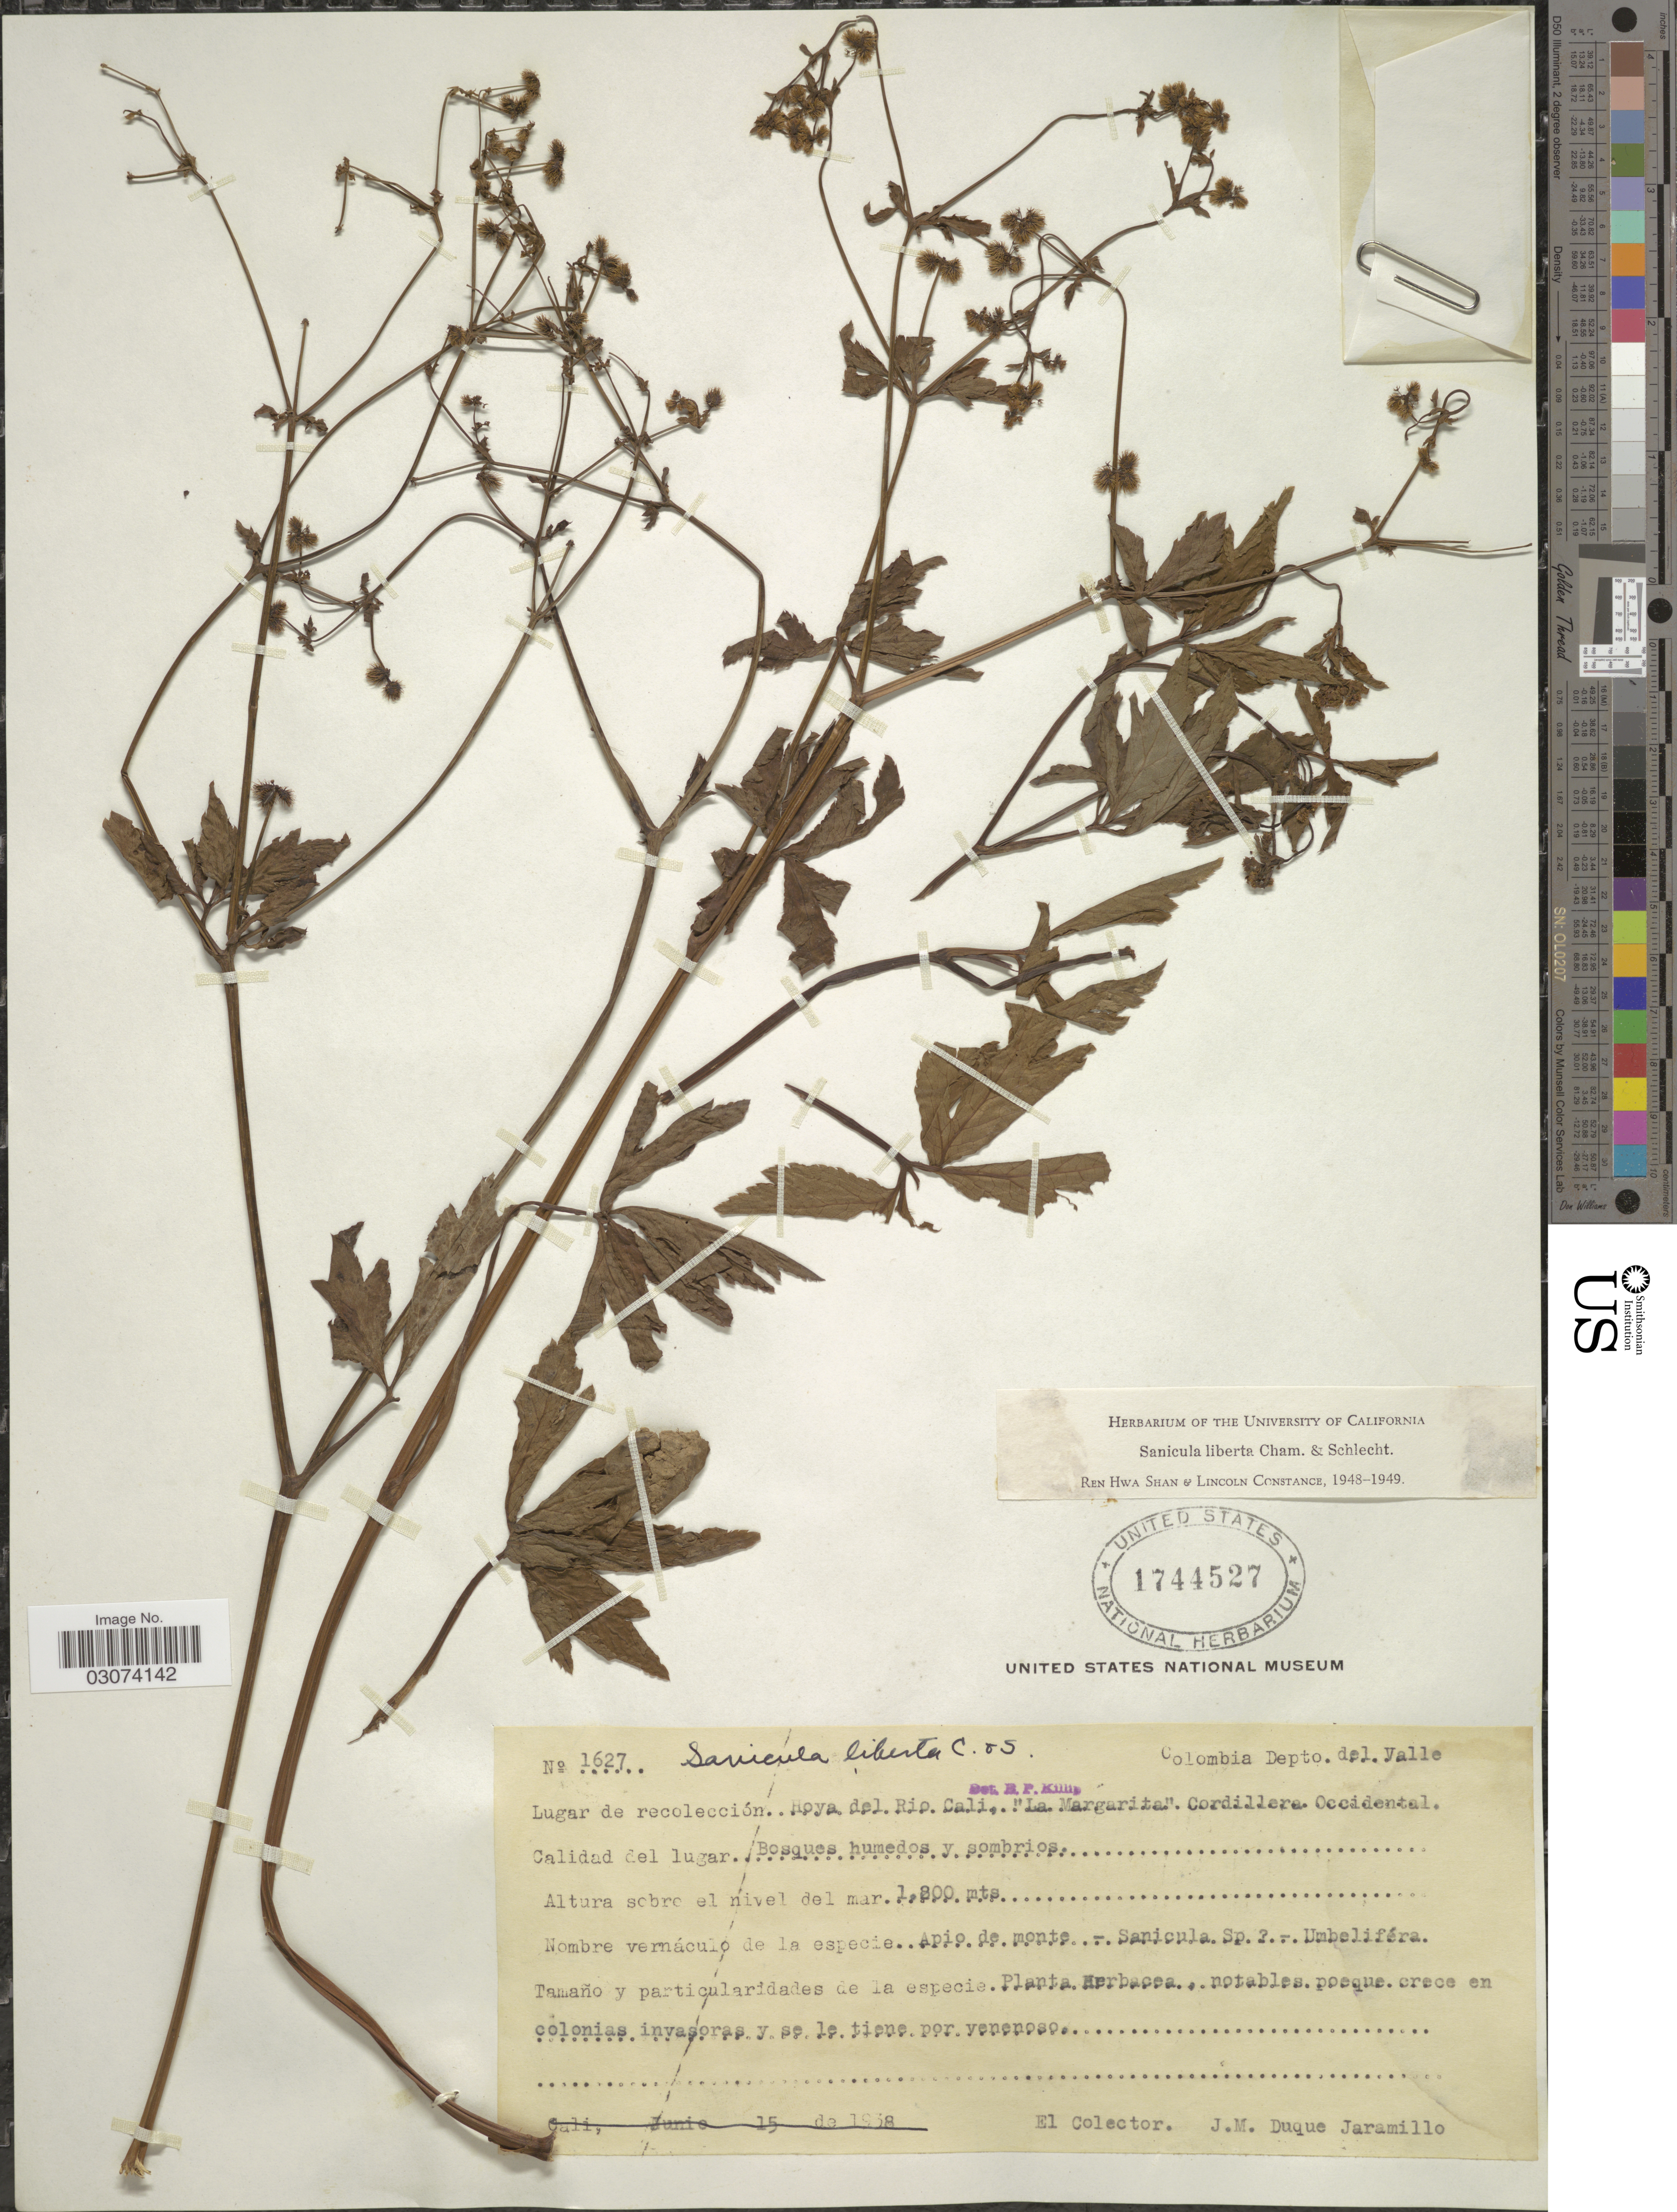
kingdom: Plantae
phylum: Tracheophyta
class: Magnoliopsida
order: Apiales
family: Apiaceae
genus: Sanicula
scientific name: Sanicula liberta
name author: Cham. & Schltdl.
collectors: J. M. Duque Jaramillo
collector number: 1627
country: Colombia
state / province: Valle del Cauca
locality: Depto. del Valle. Hoya del Rio Cali, "La Margarita" Cordillera Occidental.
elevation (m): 1800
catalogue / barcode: US 1744527